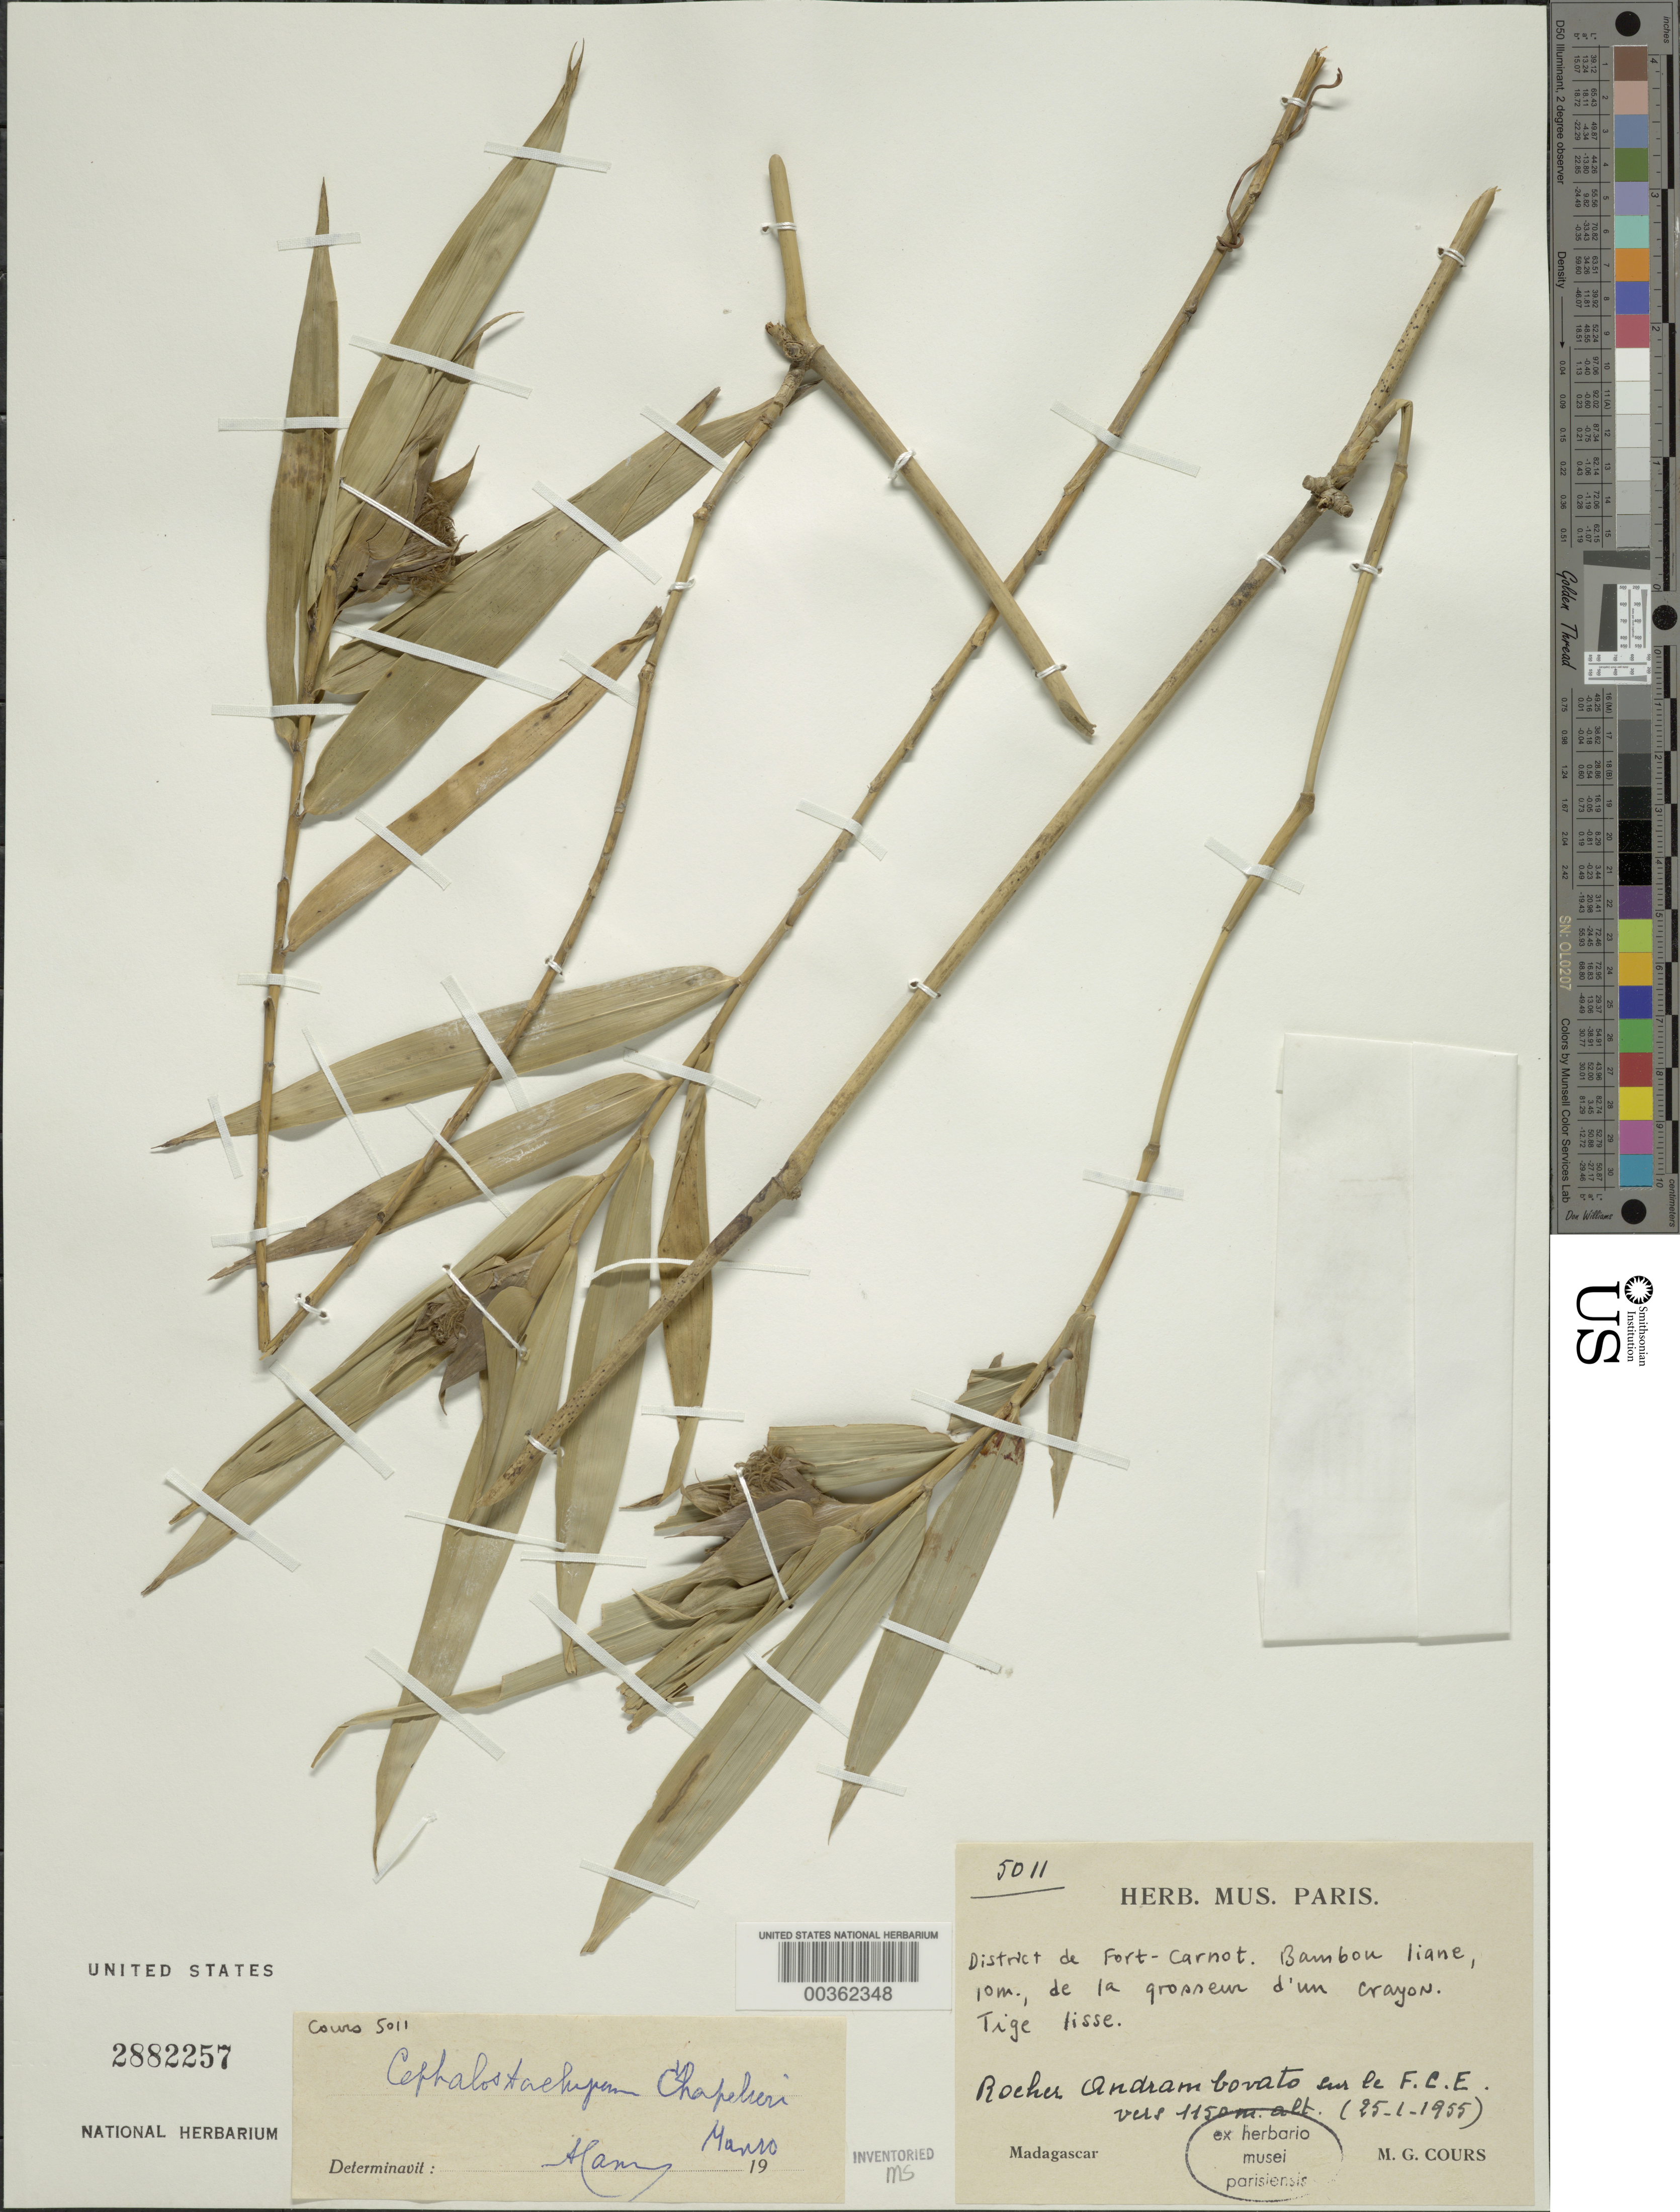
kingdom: Plantae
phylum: Tracheophyta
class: Liliopsida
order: Poales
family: Poaceae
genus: Cephalostachyum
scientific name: Cephalostachyum chapelieri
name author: Munro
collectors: M. Cours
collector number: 5011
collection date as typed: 25 Jan 1955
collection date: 1955-01-25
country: Madagascar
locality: Dist de fort-carnot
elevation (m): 1150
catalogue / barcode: US 2882257